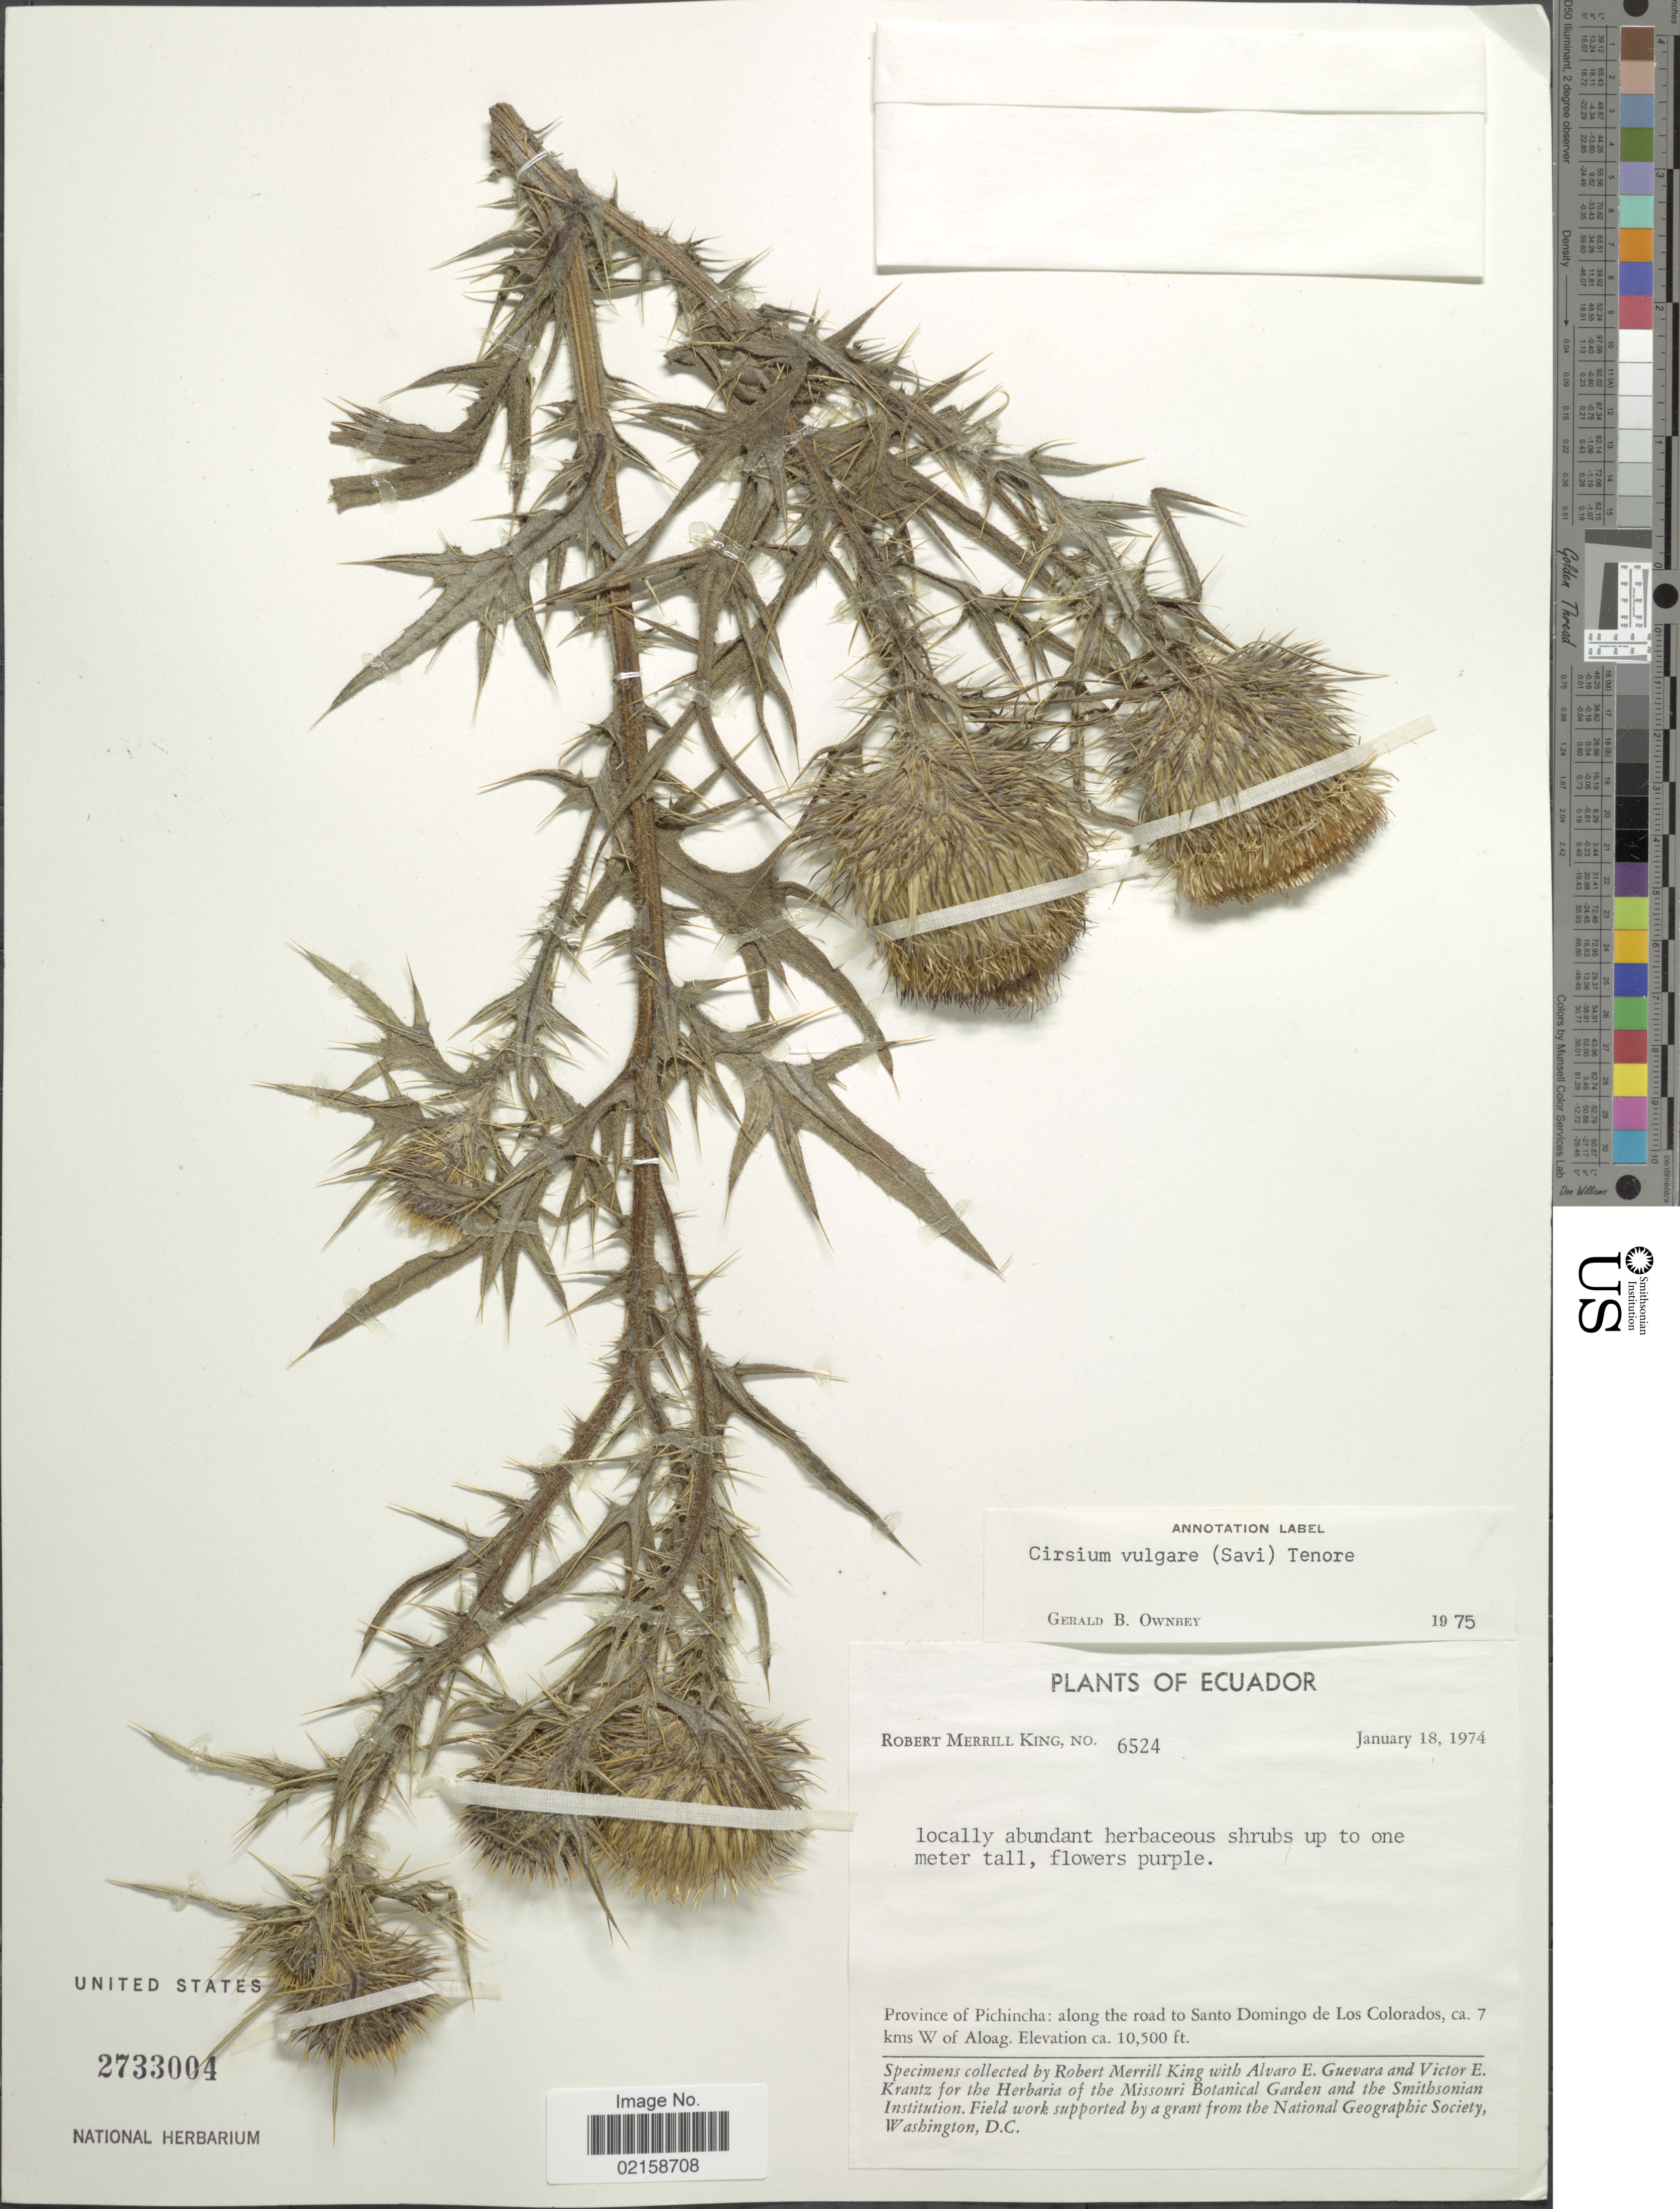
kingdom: Plantae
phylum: Tracheophyta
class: Magnoliopsida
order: Asterales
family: Asteraceae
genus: Cirsium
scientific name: Cirsium vulgare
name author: (Savi) Ten.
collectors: R. M. King & A. E. Guevara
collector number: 6524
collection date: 1974-01-18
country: Ecuador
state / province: Pichincha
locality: Along the road to San Domingo de Los Colorados, ca. 7 Kms W of Aloag.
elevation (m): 3200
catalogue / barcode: US 2733004